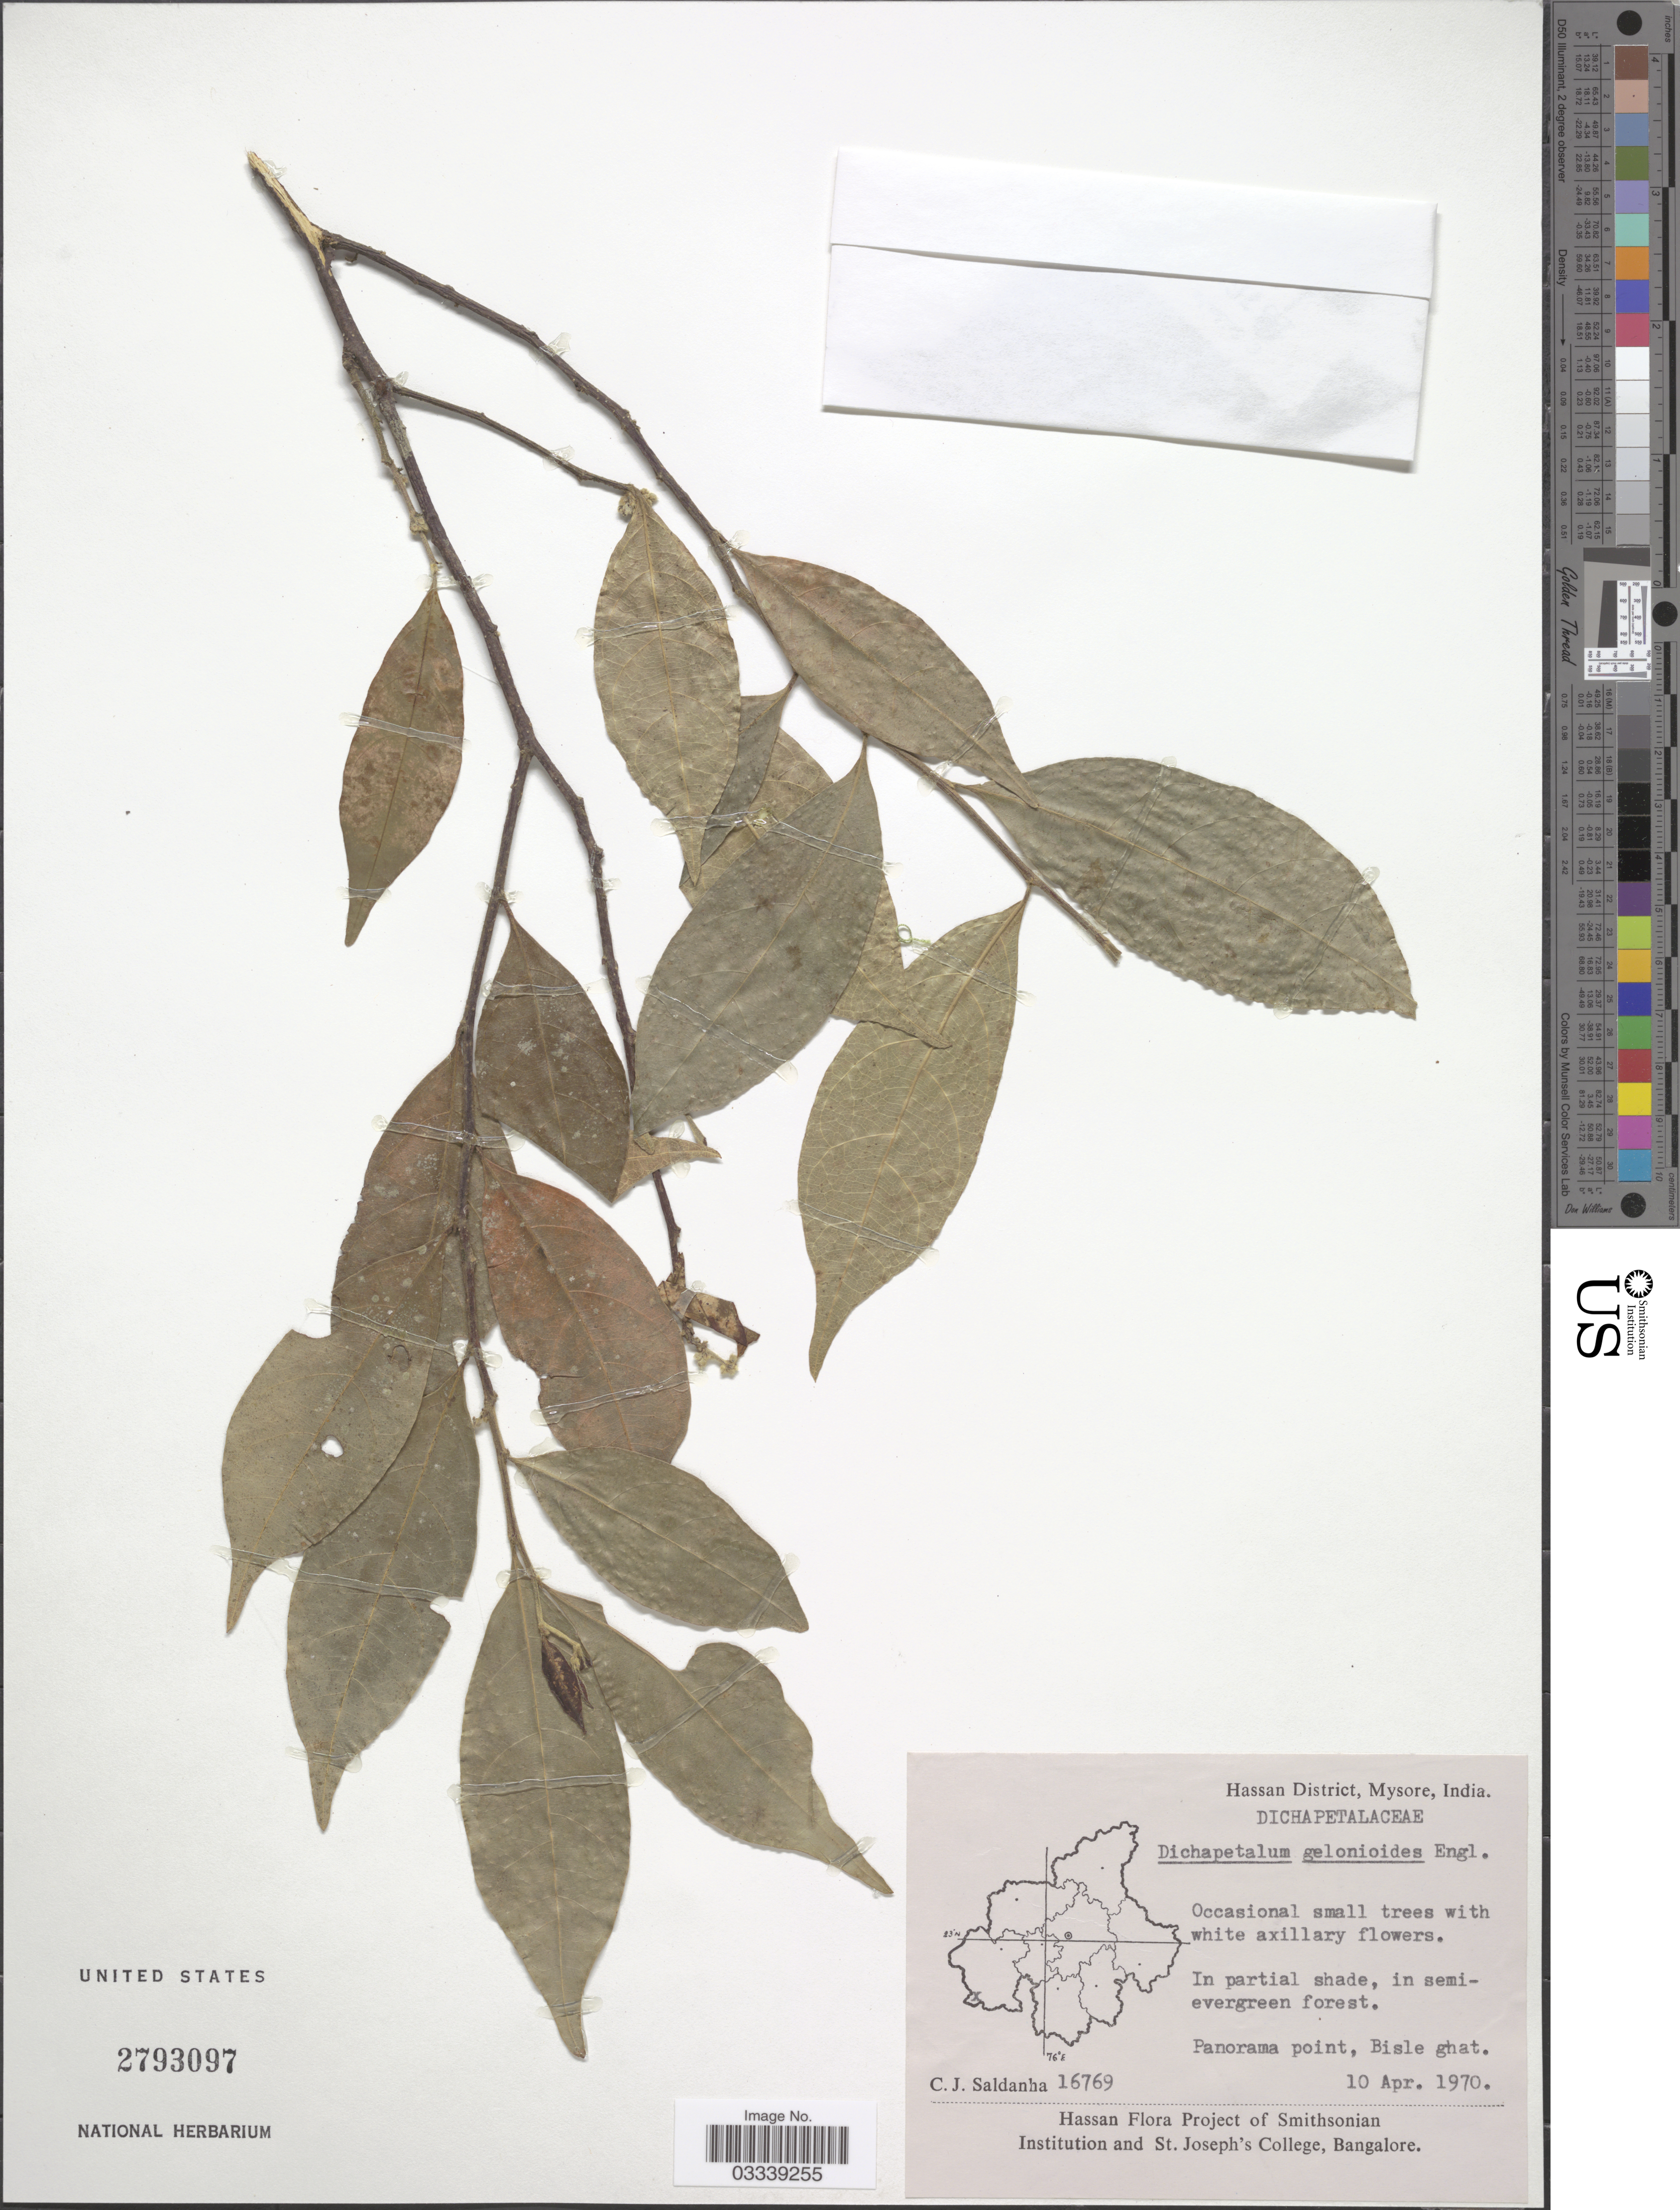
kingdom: Plantae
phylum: Tracheophyta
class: Magnoliopsida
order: Malpighiales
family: Dichapetalaceae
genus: Dichapetalum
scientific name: Dichapetalum gelonioides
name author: (Roxb.) Engl.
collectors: C. J. Saldanha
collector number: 16769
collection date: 1970-04-10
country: India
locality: Hassan District, Mysore, Panorama point, Bisle ghat.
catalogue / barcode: US 2793097